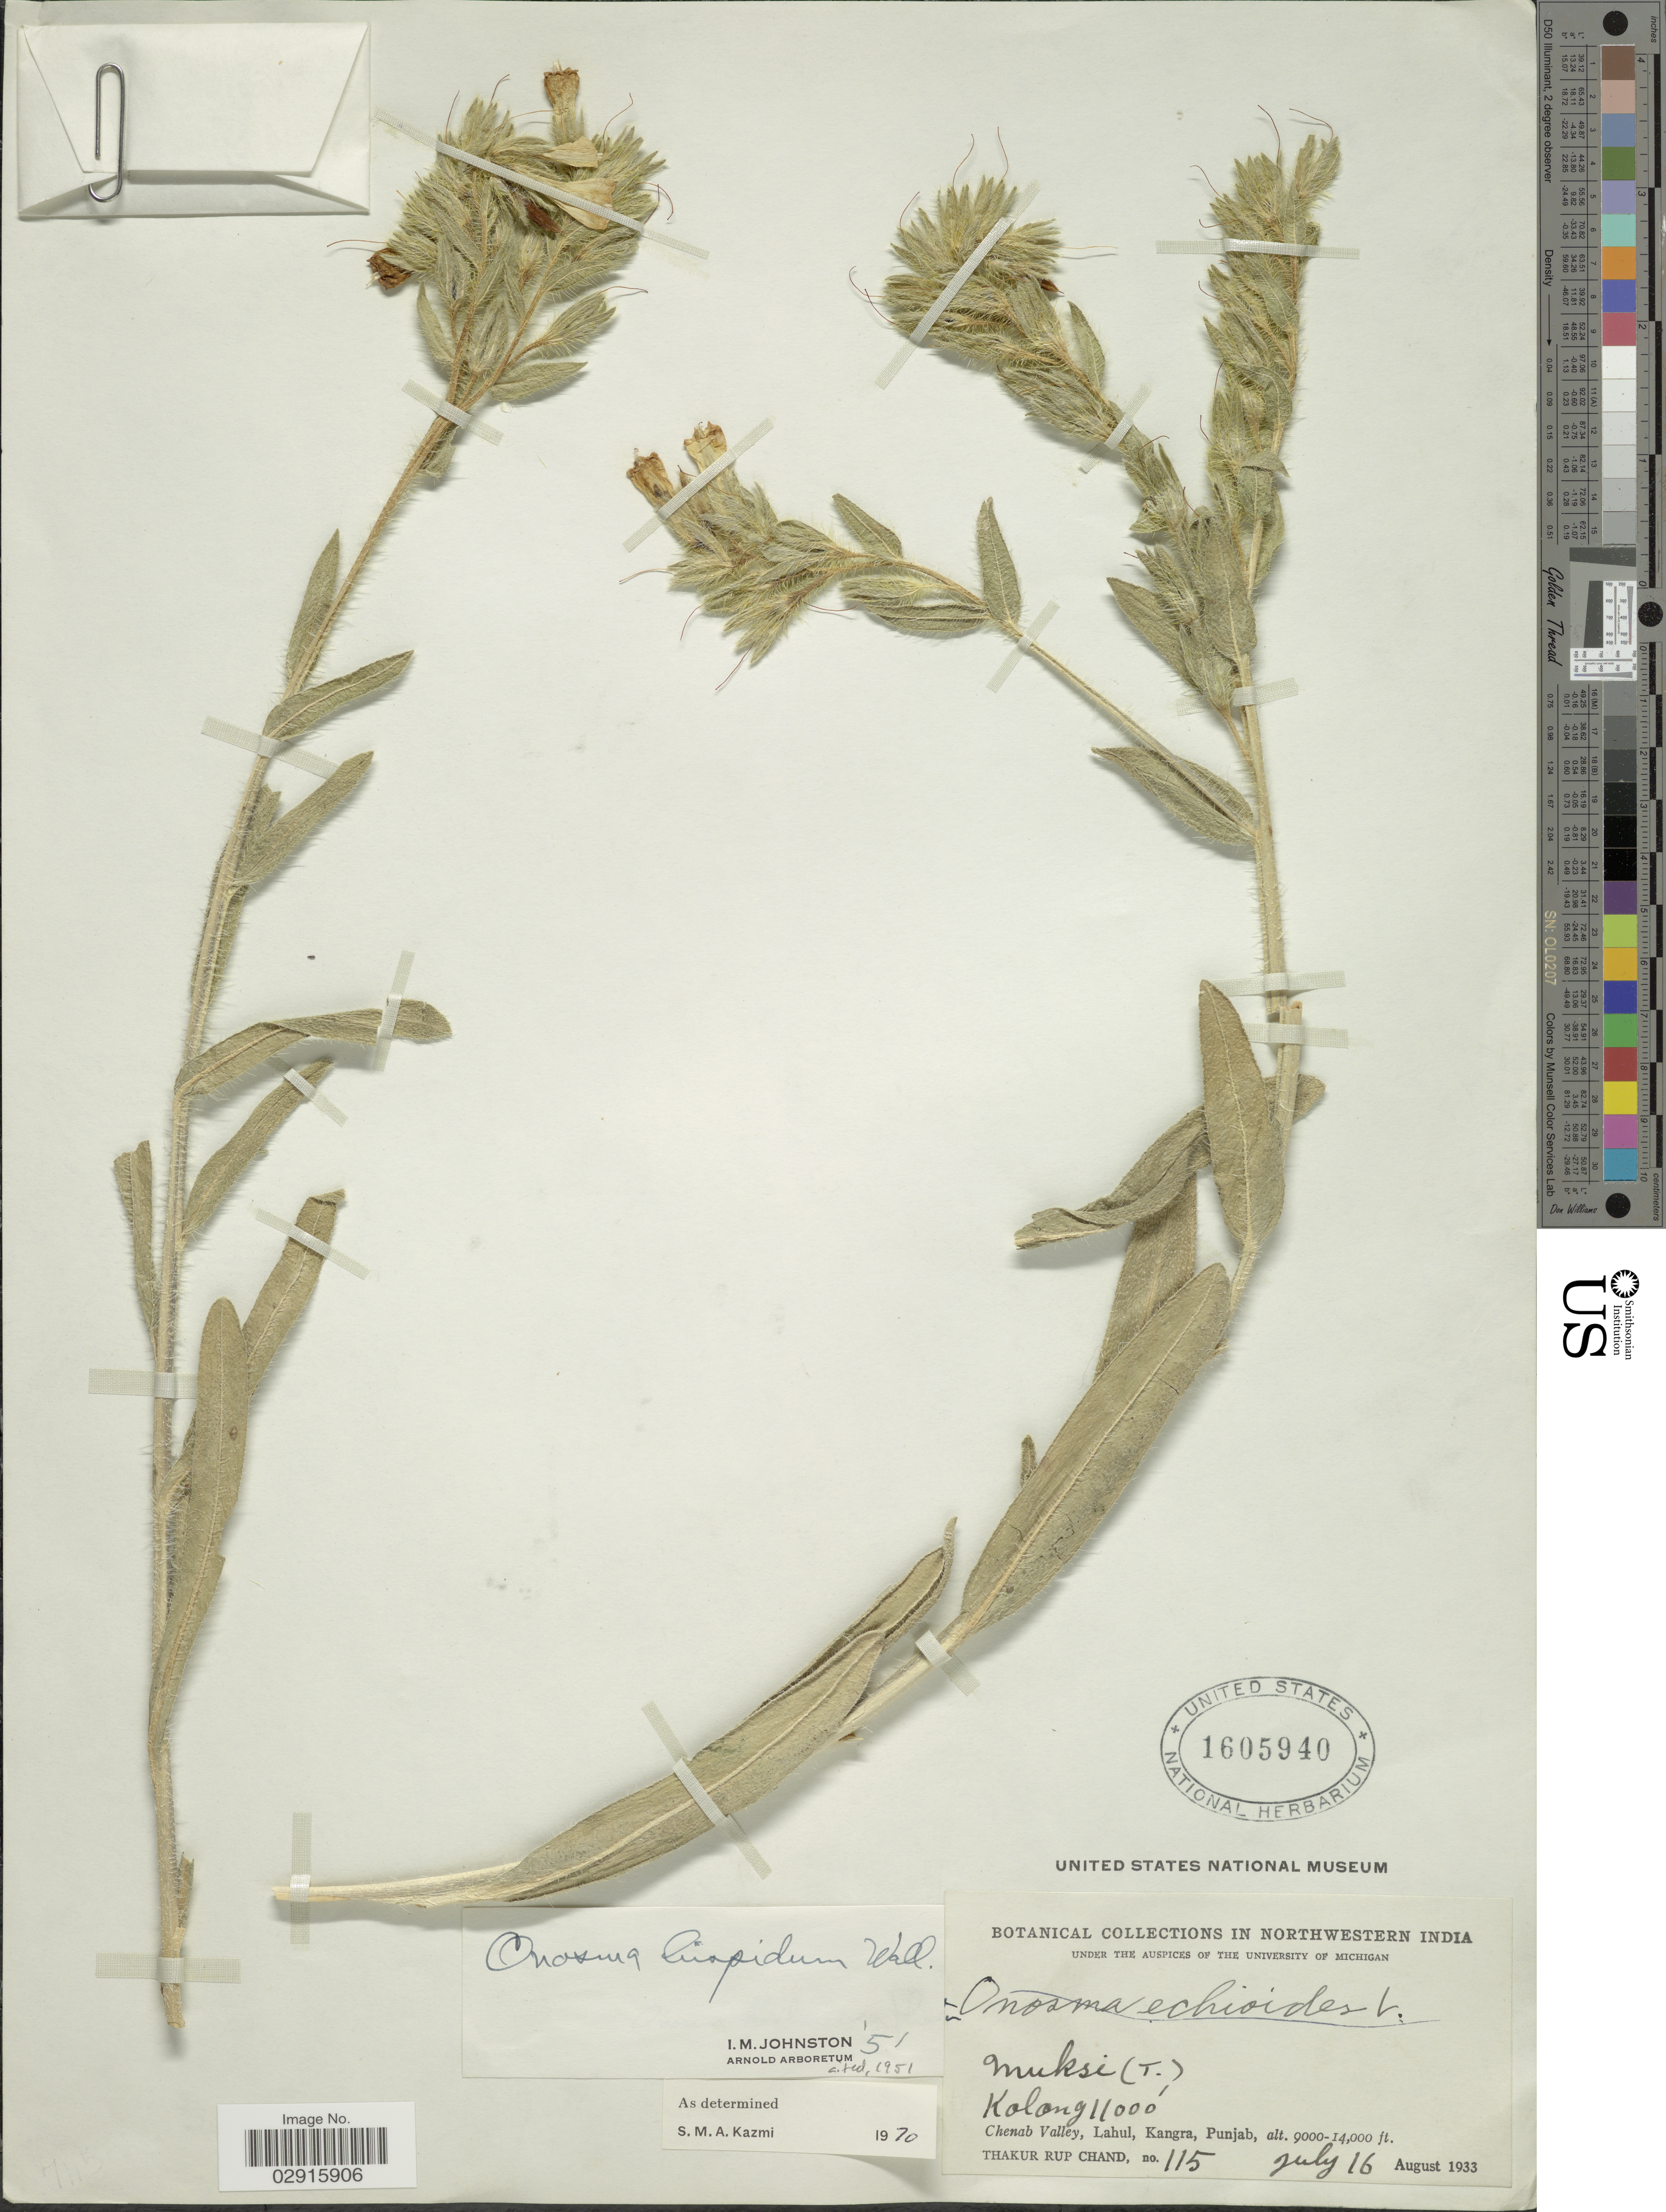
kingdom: Plantae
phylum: Tracheophyta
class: Magnoliopsida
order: Boraginales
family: Boraginaceae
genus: Onosma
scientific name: Onosma hispida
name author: Wall. ex G. Don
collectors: T. R. Chand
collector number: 115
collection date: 1933-07-16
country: India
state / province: Punjab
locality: Northwestern India, Kolong, Chenab Valley, Lahul, Kangra.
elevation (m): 2743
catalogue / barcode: US 1605940